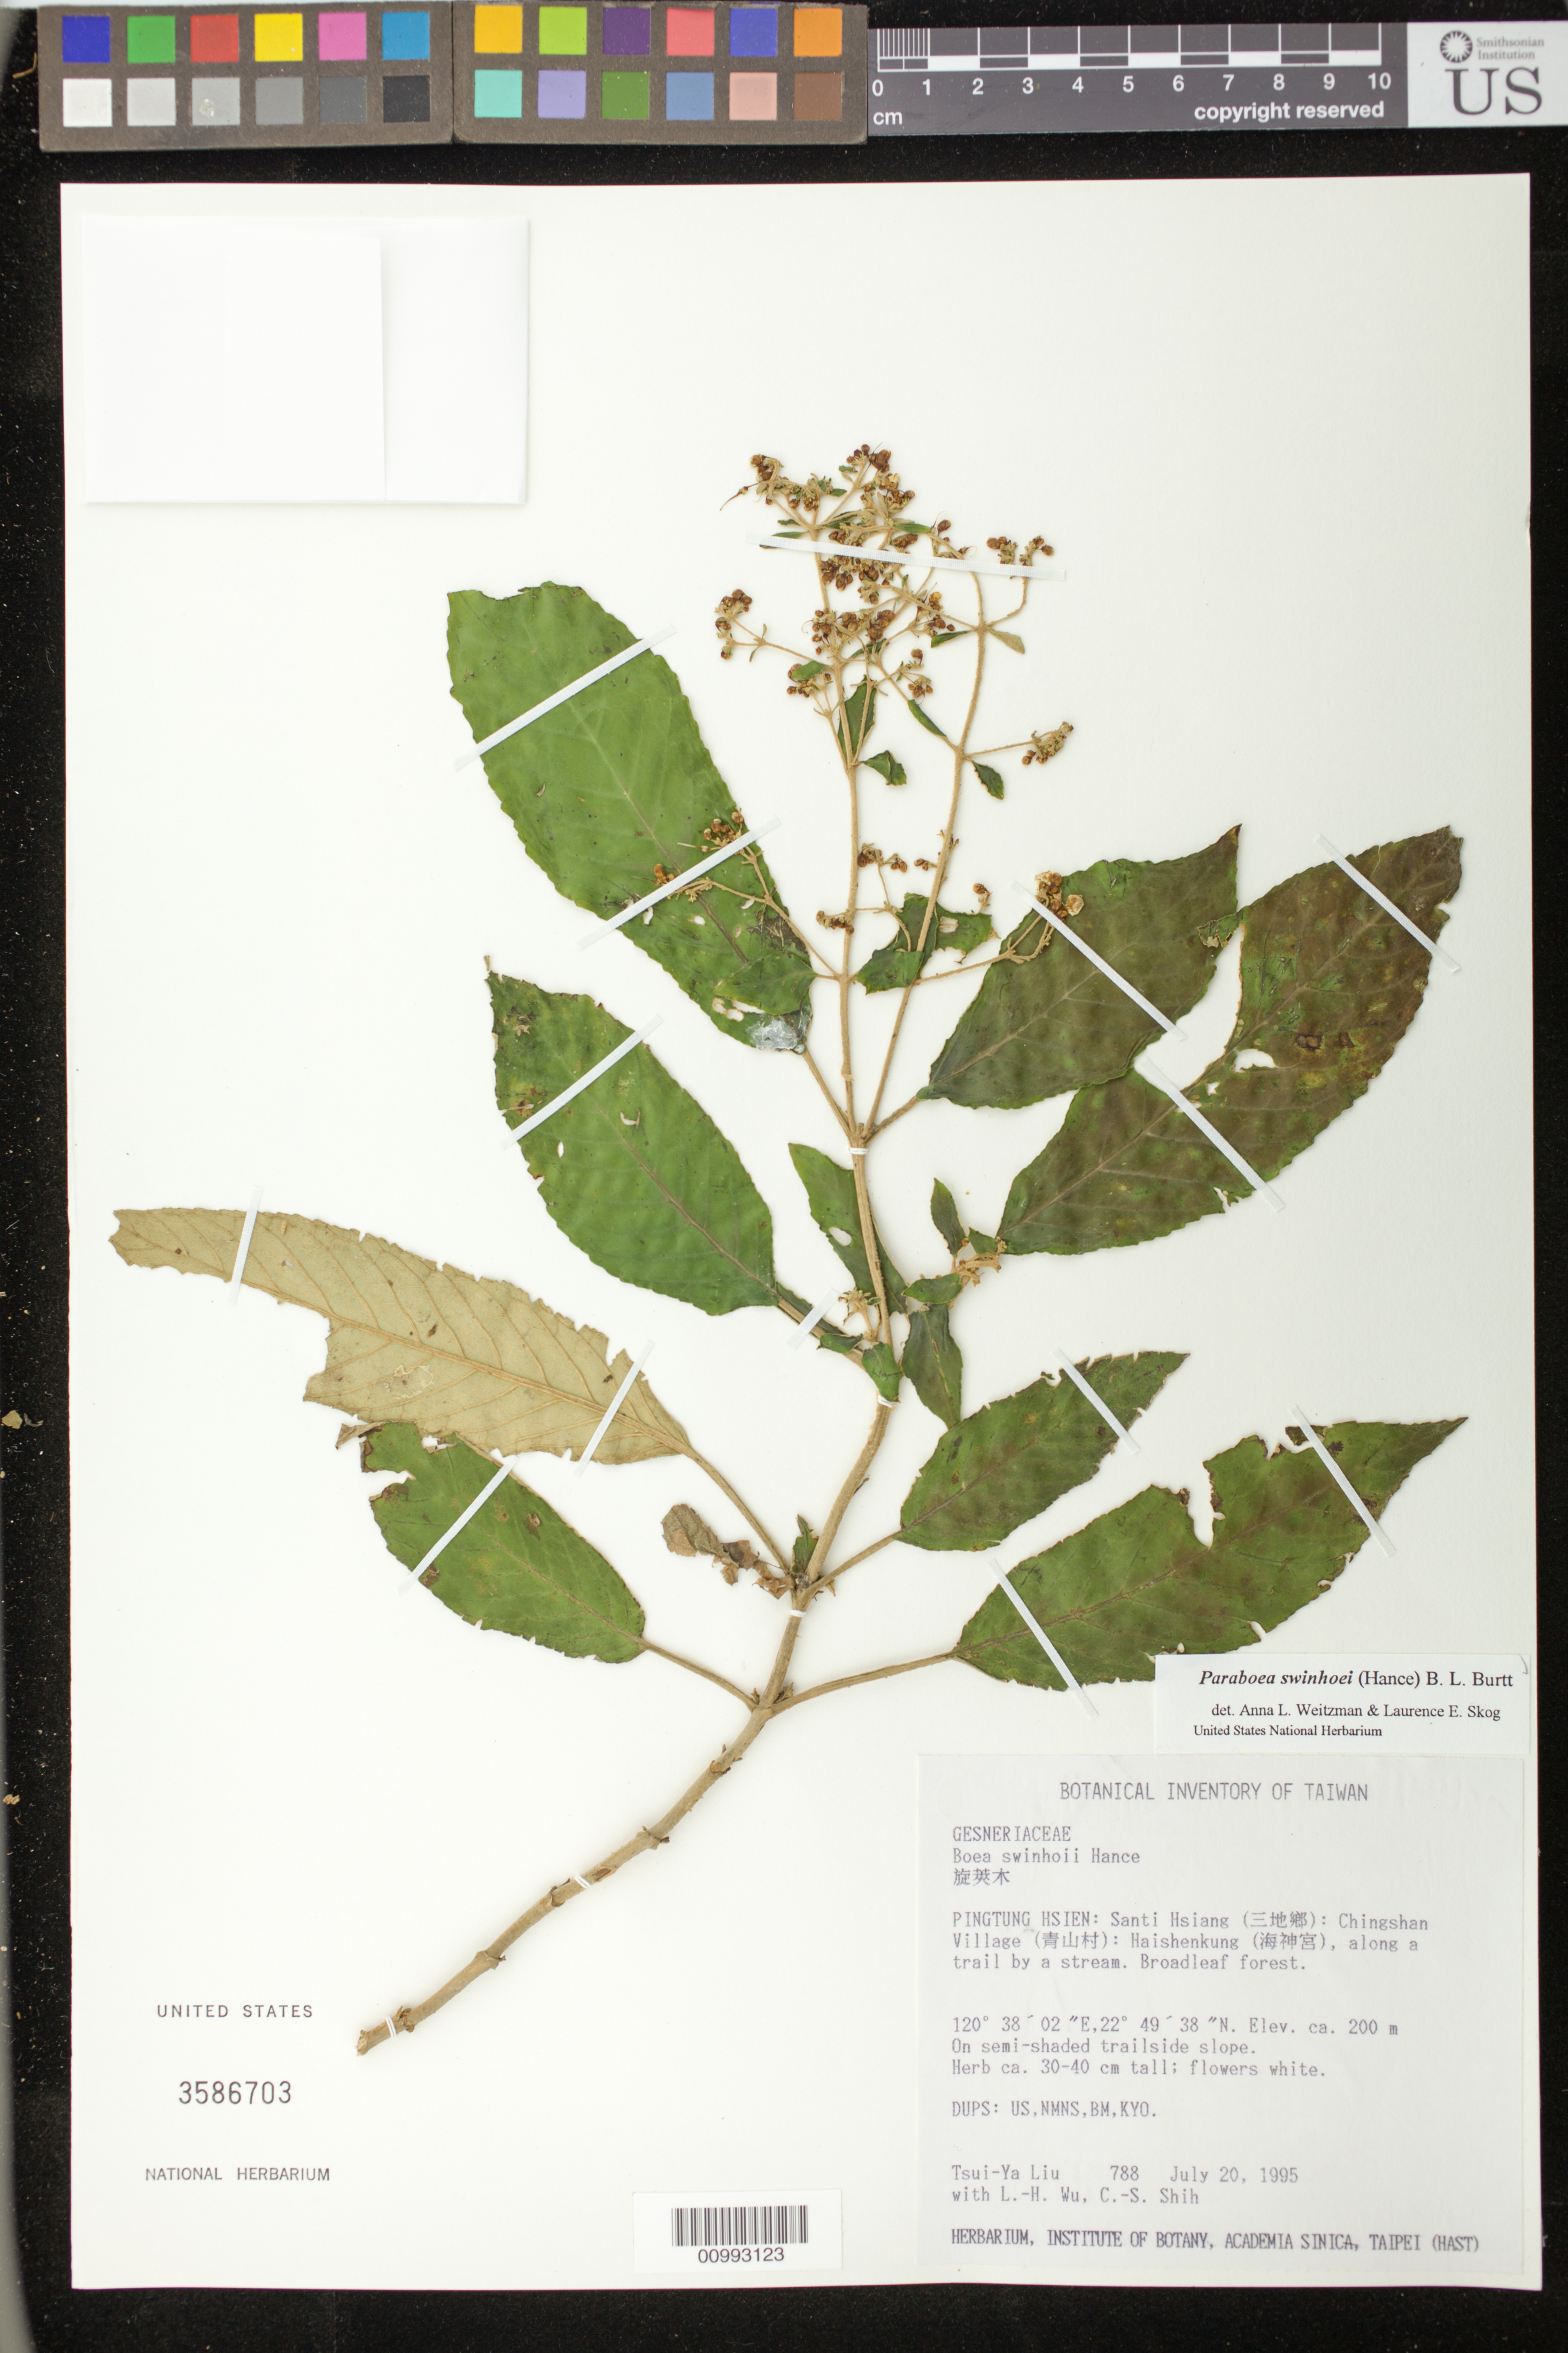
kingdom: Plantae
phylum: Tracheophyta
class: Magnoliopsida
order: Lamiales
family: Gesneriaceae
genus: Paraboea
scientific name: Paraboea swinhoei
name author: (Hance) B.L. Burtt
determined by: Weitzman, A. L.; Skog, L. E.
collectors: T. Liu, L. Wu & C. Shih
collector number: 788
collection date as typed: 20 Jul 1995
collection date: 1995-07-20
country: Taiwan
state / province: Pingtung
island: Taiwan [Formosa]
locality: Pingtung Hsien: Santi Hsiang, Chingshan Village, Haishenkung, along a trail by a stream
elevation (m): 200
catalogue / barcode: US 3586703